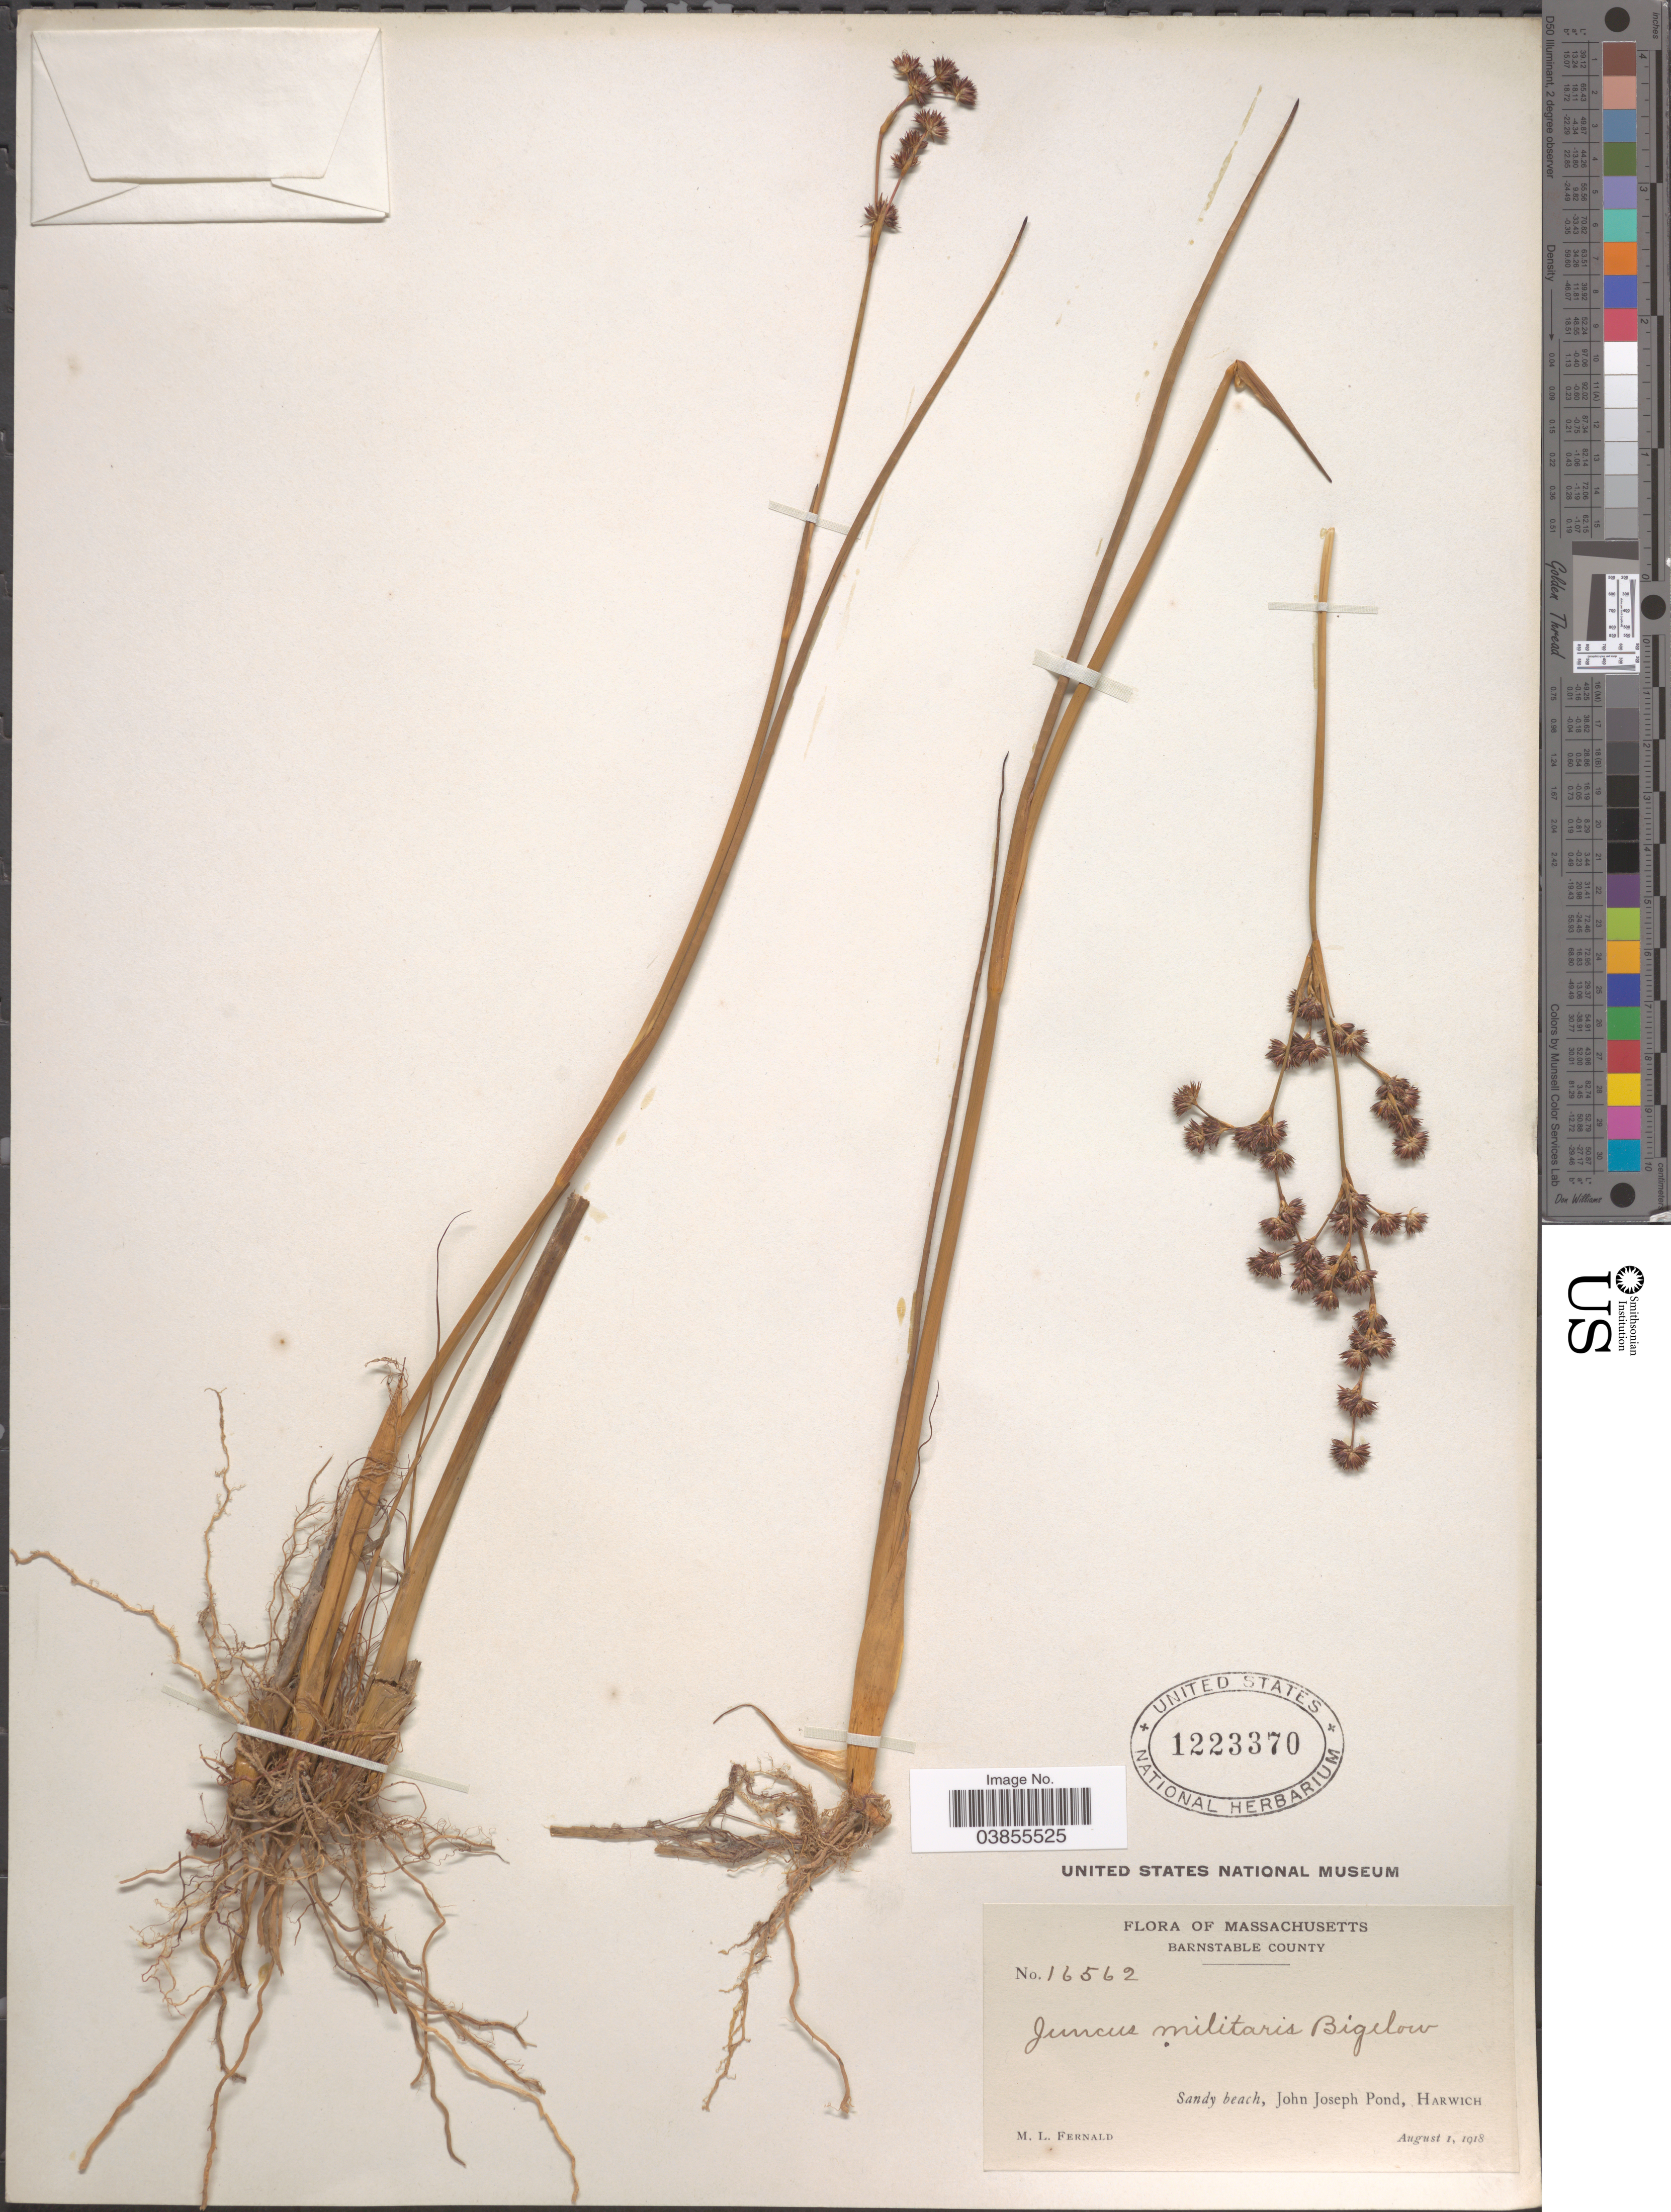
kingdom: Plantae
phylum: Tracheophyta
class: Liliopsida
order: Poales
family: Juncaceae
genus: Juncus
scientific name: Juncus militaris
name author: Bigelow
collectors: M. L. Fernald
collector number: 16562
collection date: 1918-08-01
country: United States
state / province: Massachusetts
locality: Barnstable County. John Joseph Pond, Harwich.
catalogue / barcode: US 1223370